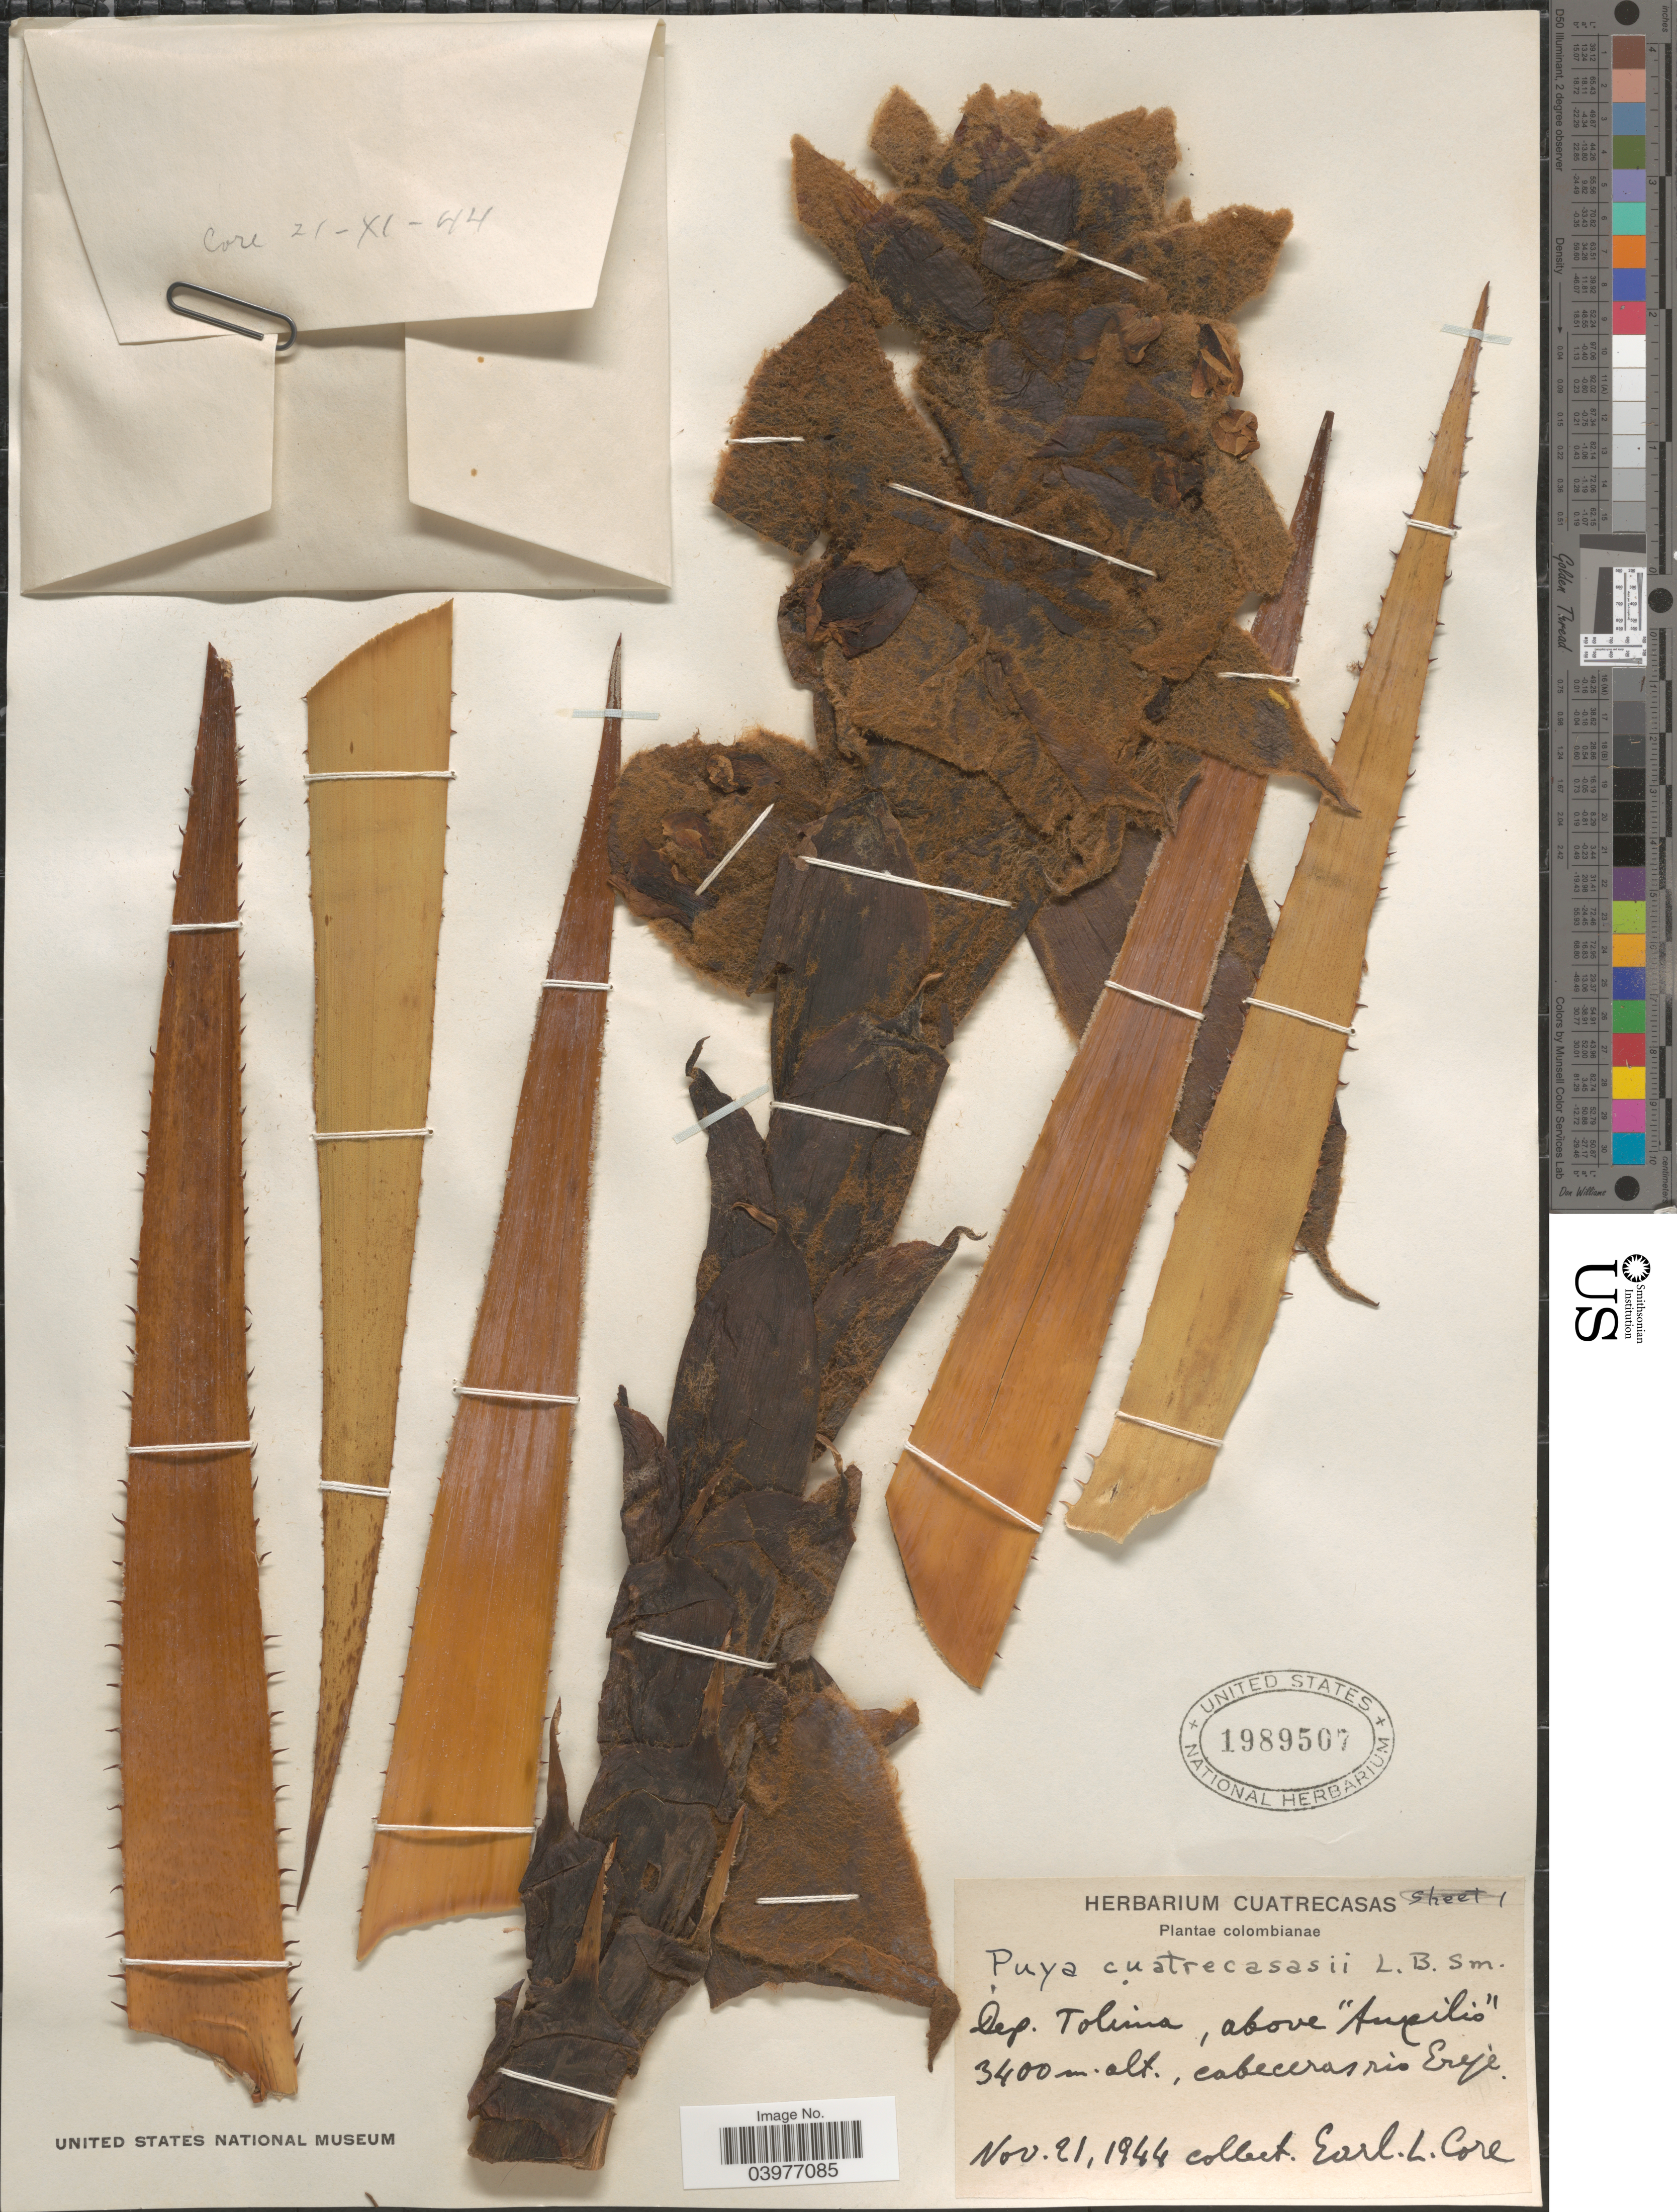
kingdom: Plantae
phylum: Tracheophyta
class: Liliopsida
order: Poales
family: Bromeliaceae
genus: Puya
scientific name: Puya cuatrecasasii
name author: L.B. Sm.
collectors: E. L. Core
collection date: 1944-11-21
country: Colombia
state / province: Tolima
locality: Dep. Tolima, above "Auxilio", cabeceras rio Erzè.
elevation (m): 3400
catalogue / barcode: US 1989507